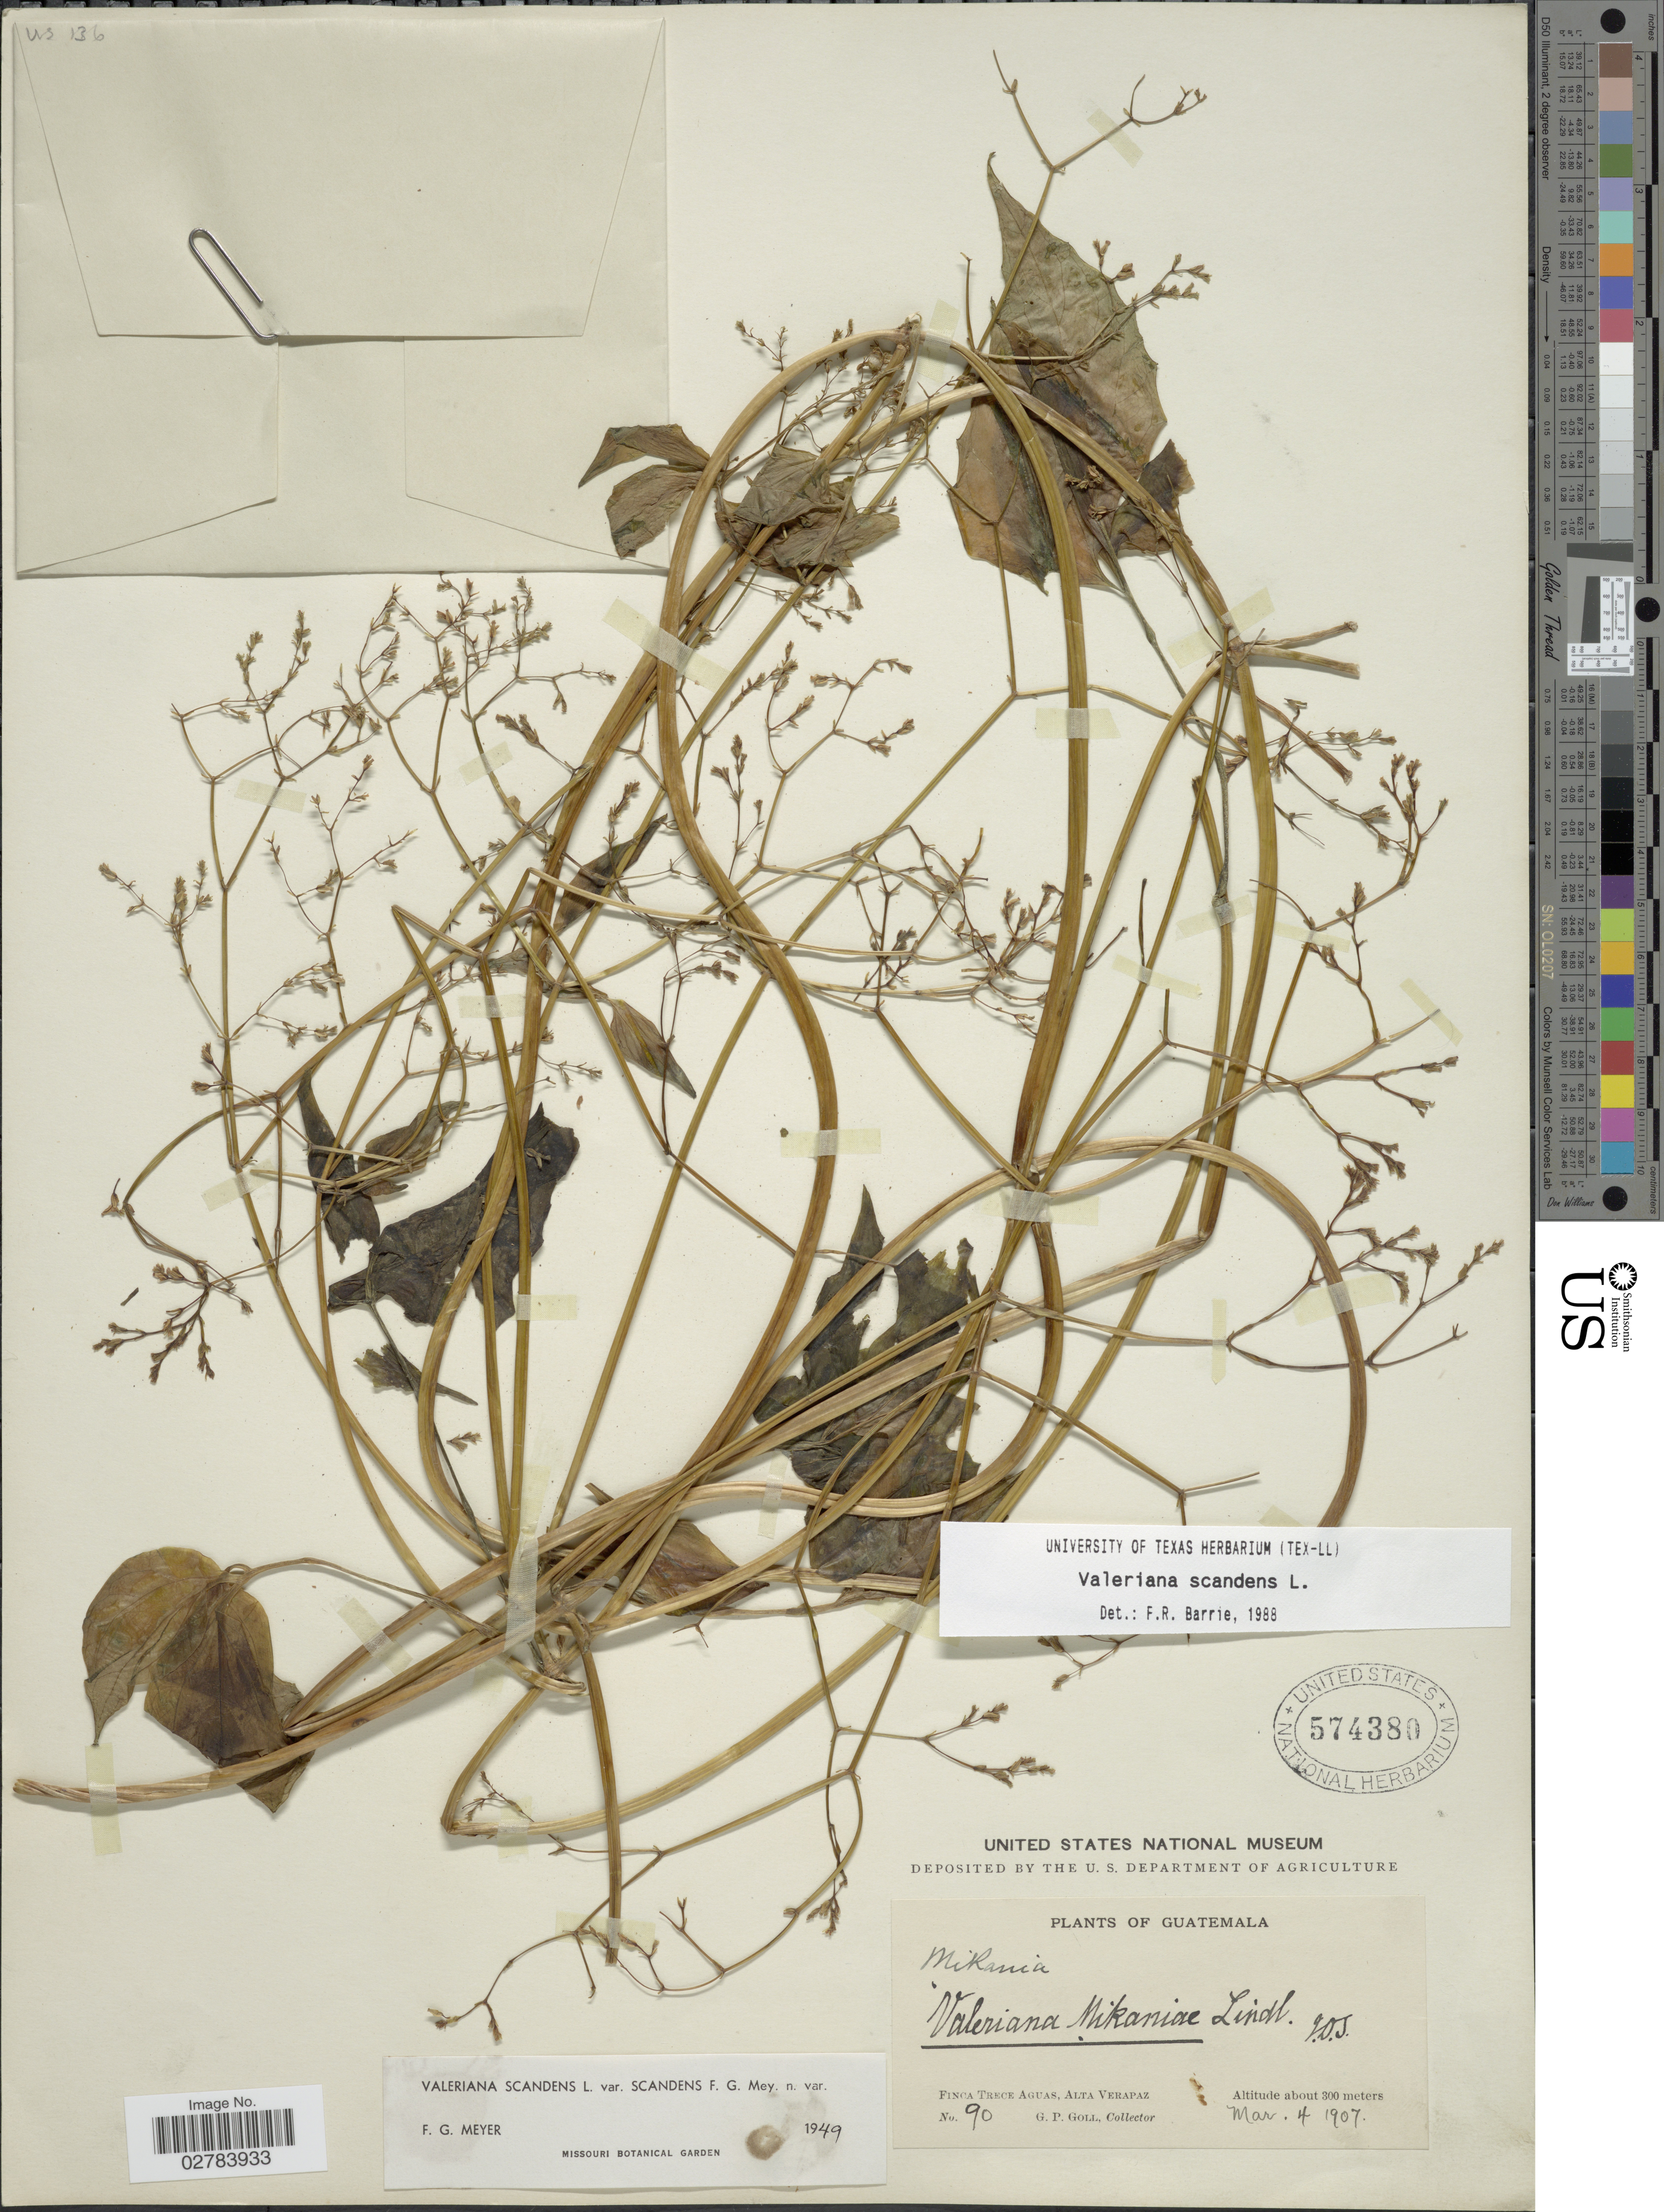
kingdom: Plantae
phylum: Tracheophyta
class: Magnoliopsida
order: Dipsacales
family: Caprifoliaceae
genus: Valeriana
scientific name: Valeriana scandens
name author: L.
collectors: G. P. Goll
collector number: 90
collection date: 1907-03-04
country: Guatemala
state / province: Alta Verapaz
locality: Finca Trece Aguas.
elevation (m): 300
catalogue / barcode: US 574380